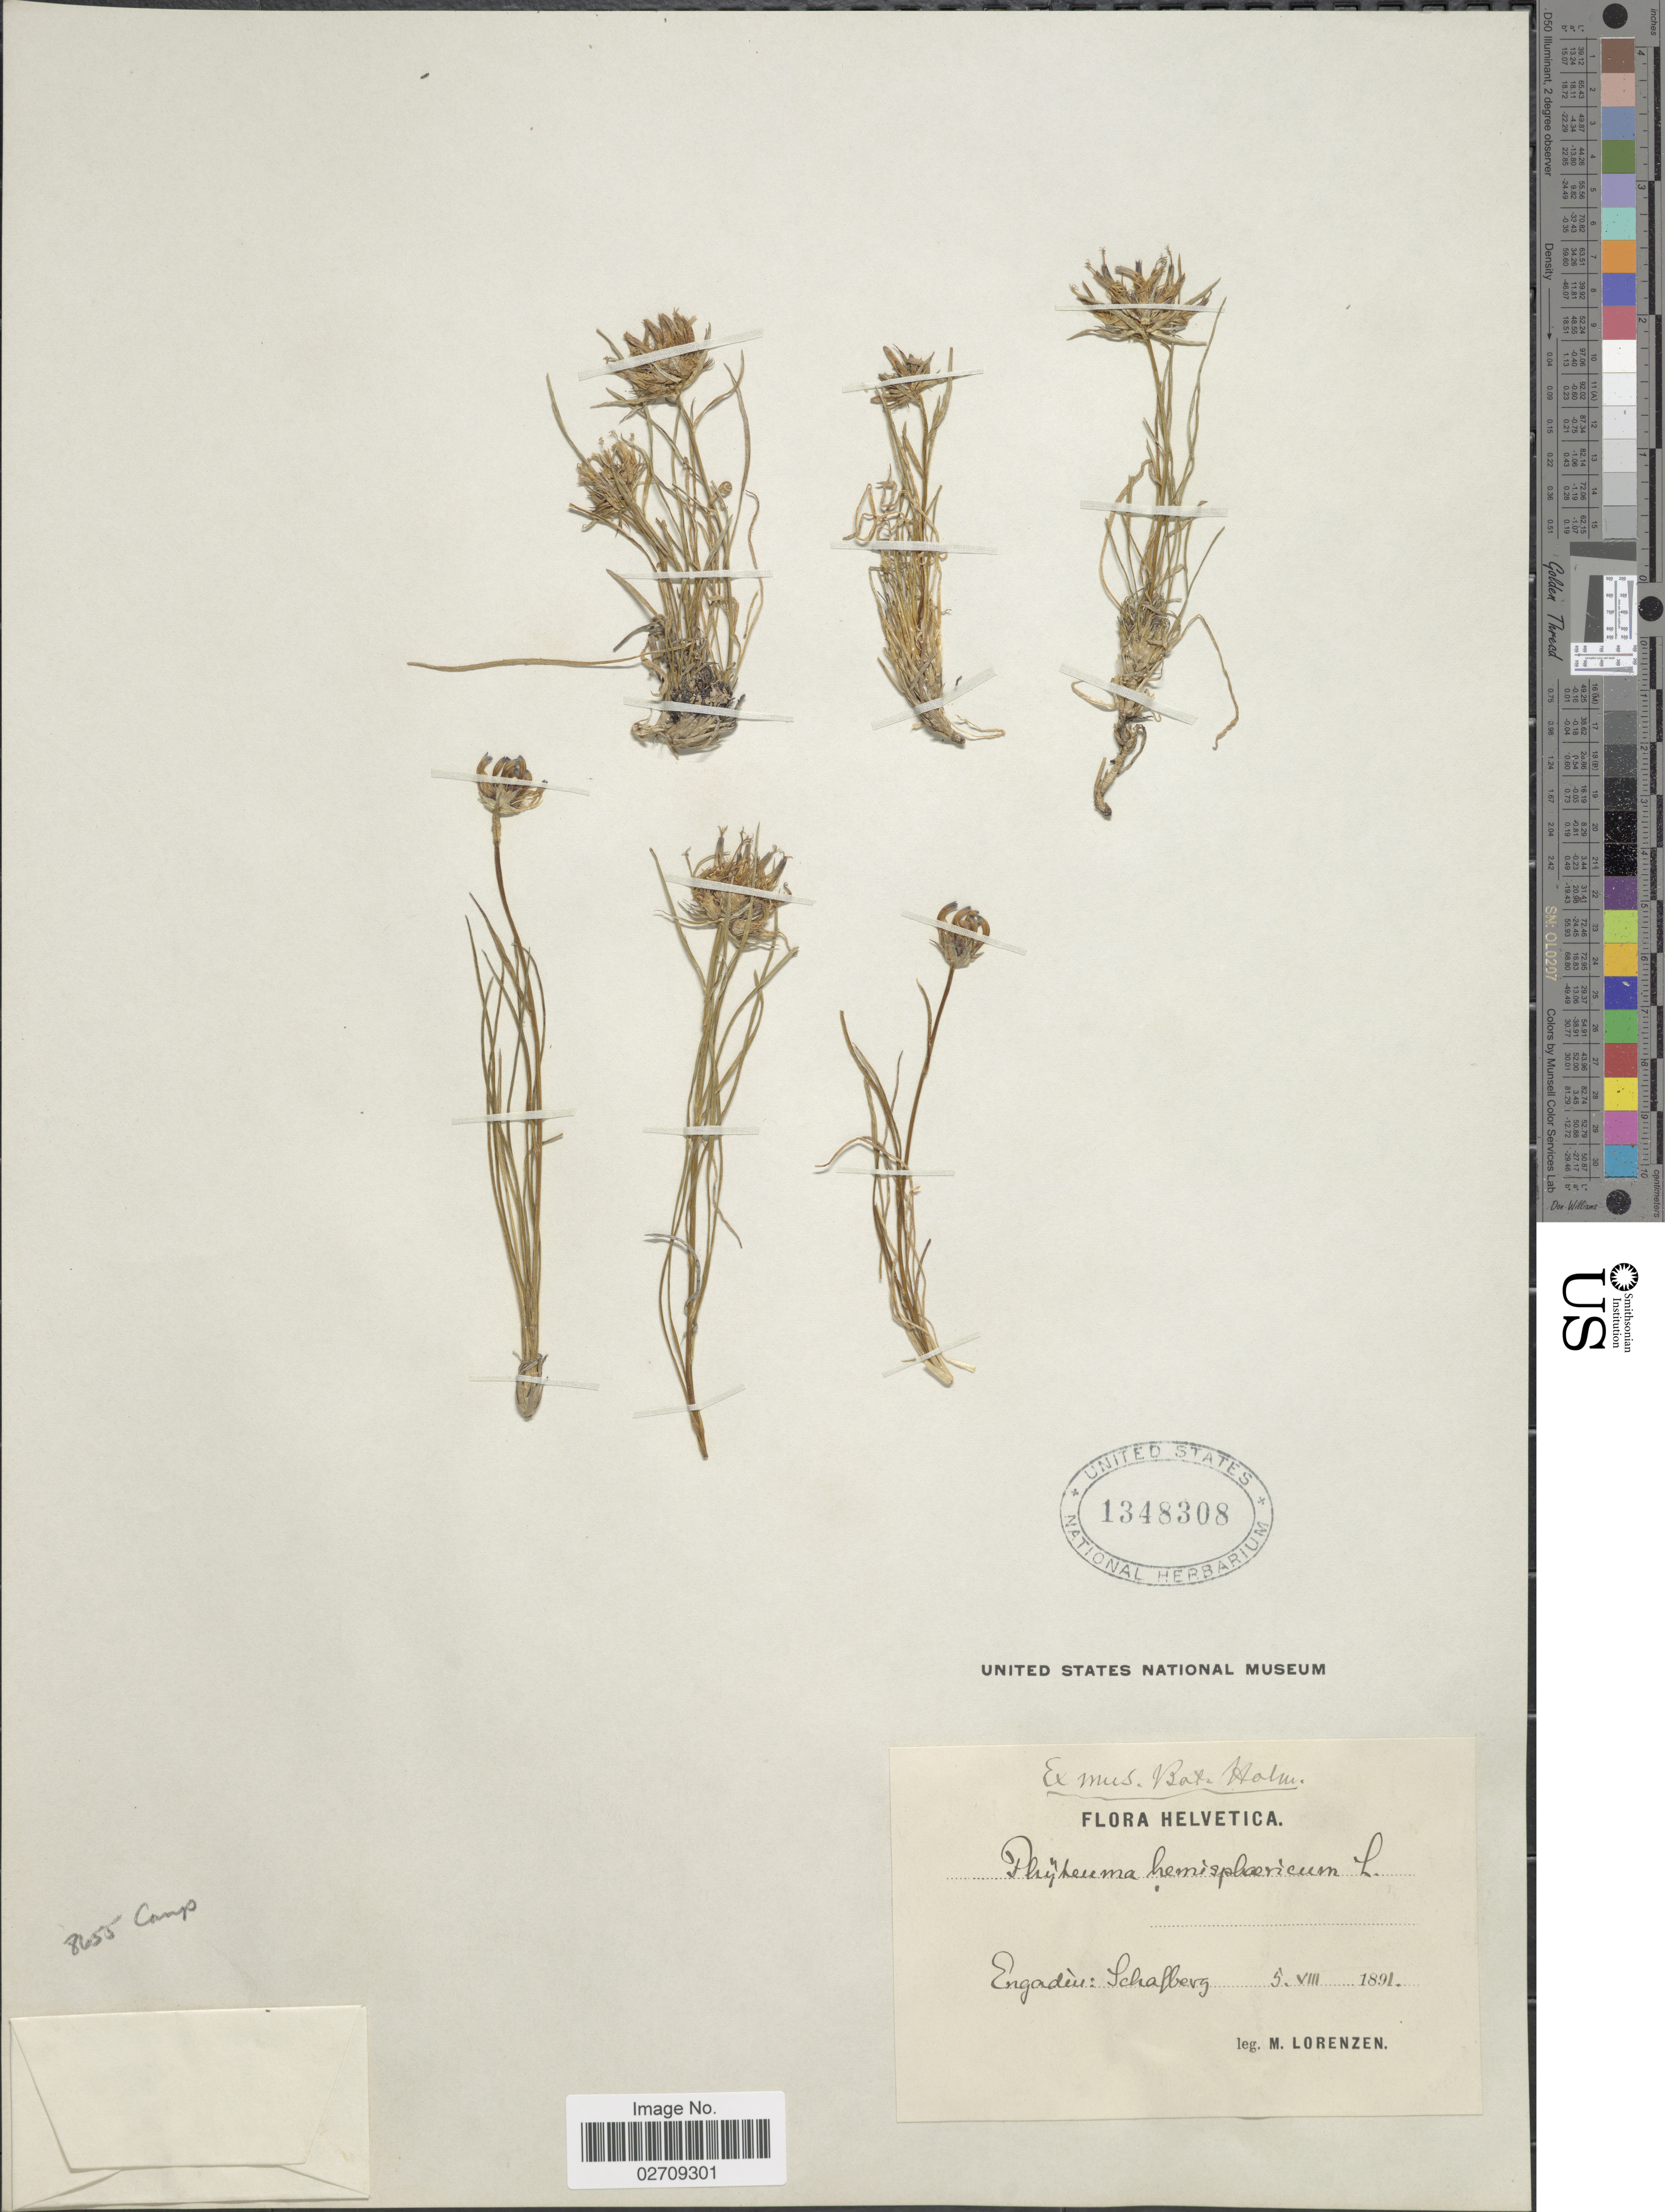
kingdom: Plantae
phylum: Tracheophyta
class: Magnoliopsida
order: Asterales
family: Campanulaceae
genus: Phyteuma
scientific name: Phyteuma hemisphaericum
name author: L.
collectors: M. Lorenzen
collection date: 1891-08-05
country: Switzerland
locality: Helvetica. Engadin: Schafberg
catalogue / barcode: US 1348308